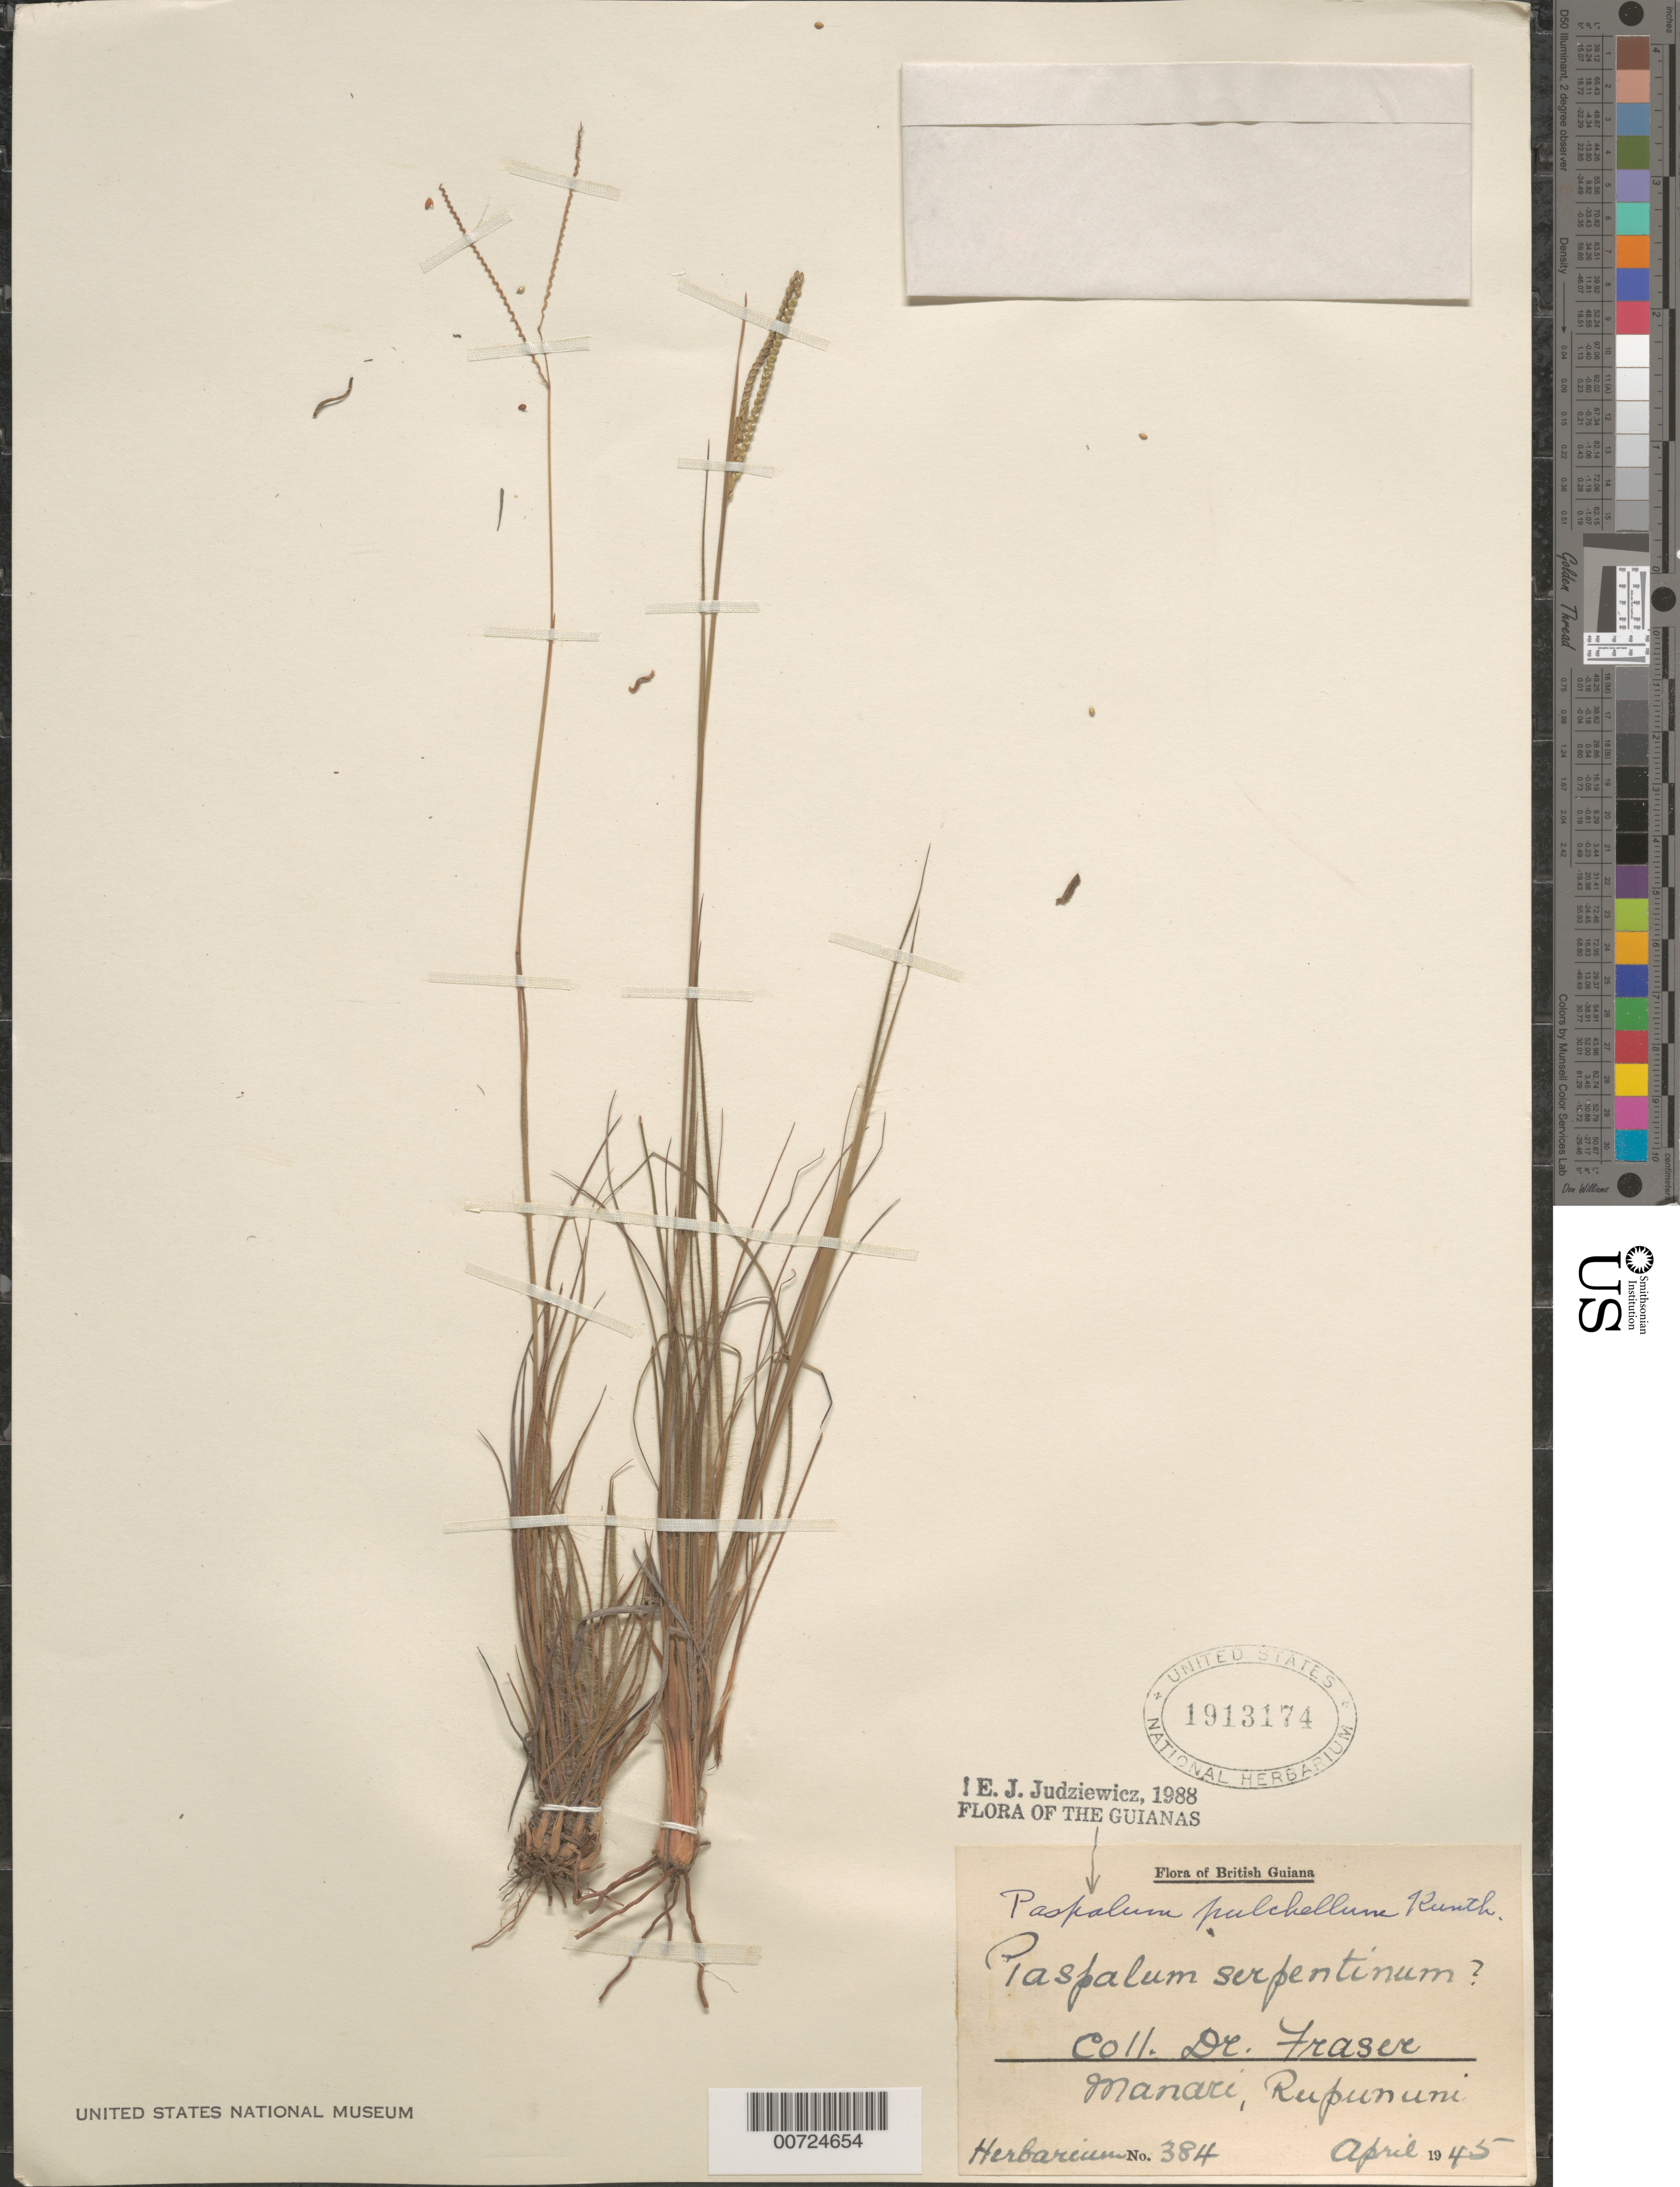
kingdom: Plantae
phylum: Tracheophyta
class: Liliopsida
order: Poales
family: Poaceae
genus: Paspalum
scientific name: Paspalum pulchellum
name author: Kunth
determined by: Judziewicz, E. J.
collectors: H. Fraser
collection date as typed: Apr-45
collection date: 1945-04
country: Guyana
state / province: U. Takutu-U. Essequibo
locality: Rupununi, Manari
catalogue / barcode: US 1913174